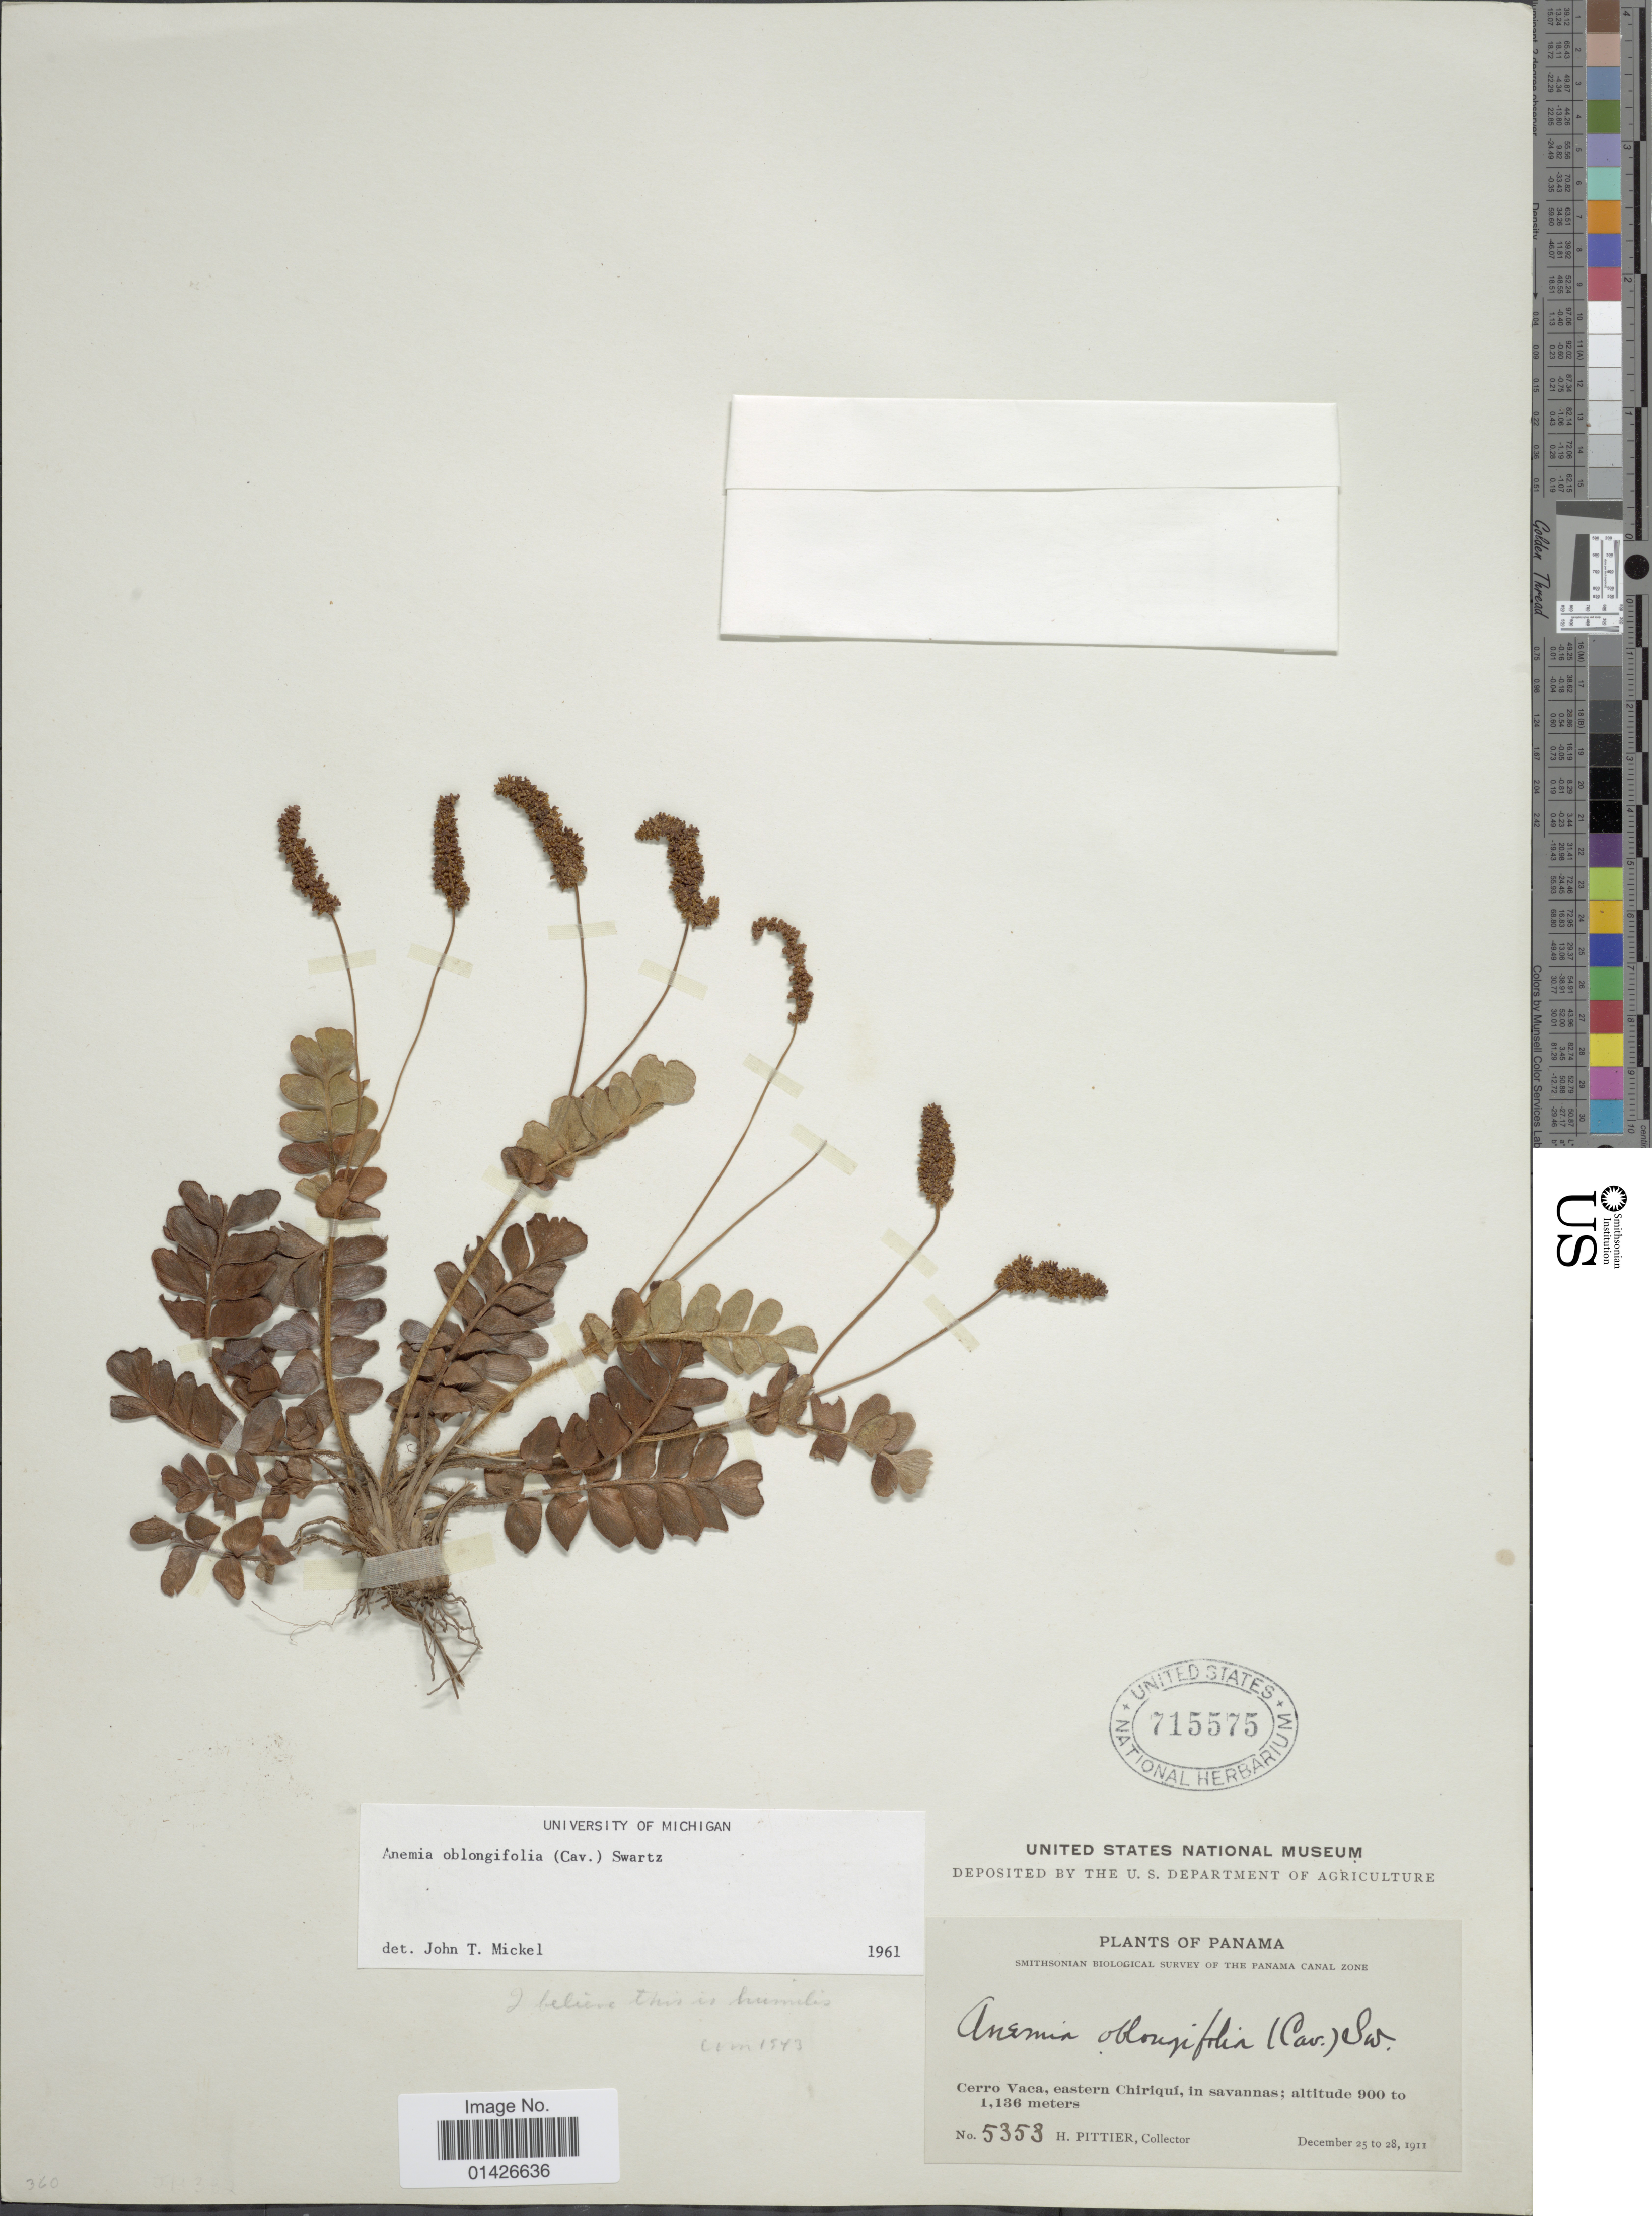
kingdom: Plantae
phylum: Tracheophyta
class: Polypodiopsida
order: Schizaeales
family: Anemiaceae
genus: Anemia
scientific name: Anemia oblongifolia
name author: (Cav.) Sw.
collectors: H. F. Pittier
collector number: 5353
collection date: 1911-12-25/1911-12-28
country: Panama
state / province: Chiriqui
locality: Cerro Vaca, eastern Chiriqui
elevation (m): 900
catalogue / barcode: US 715575